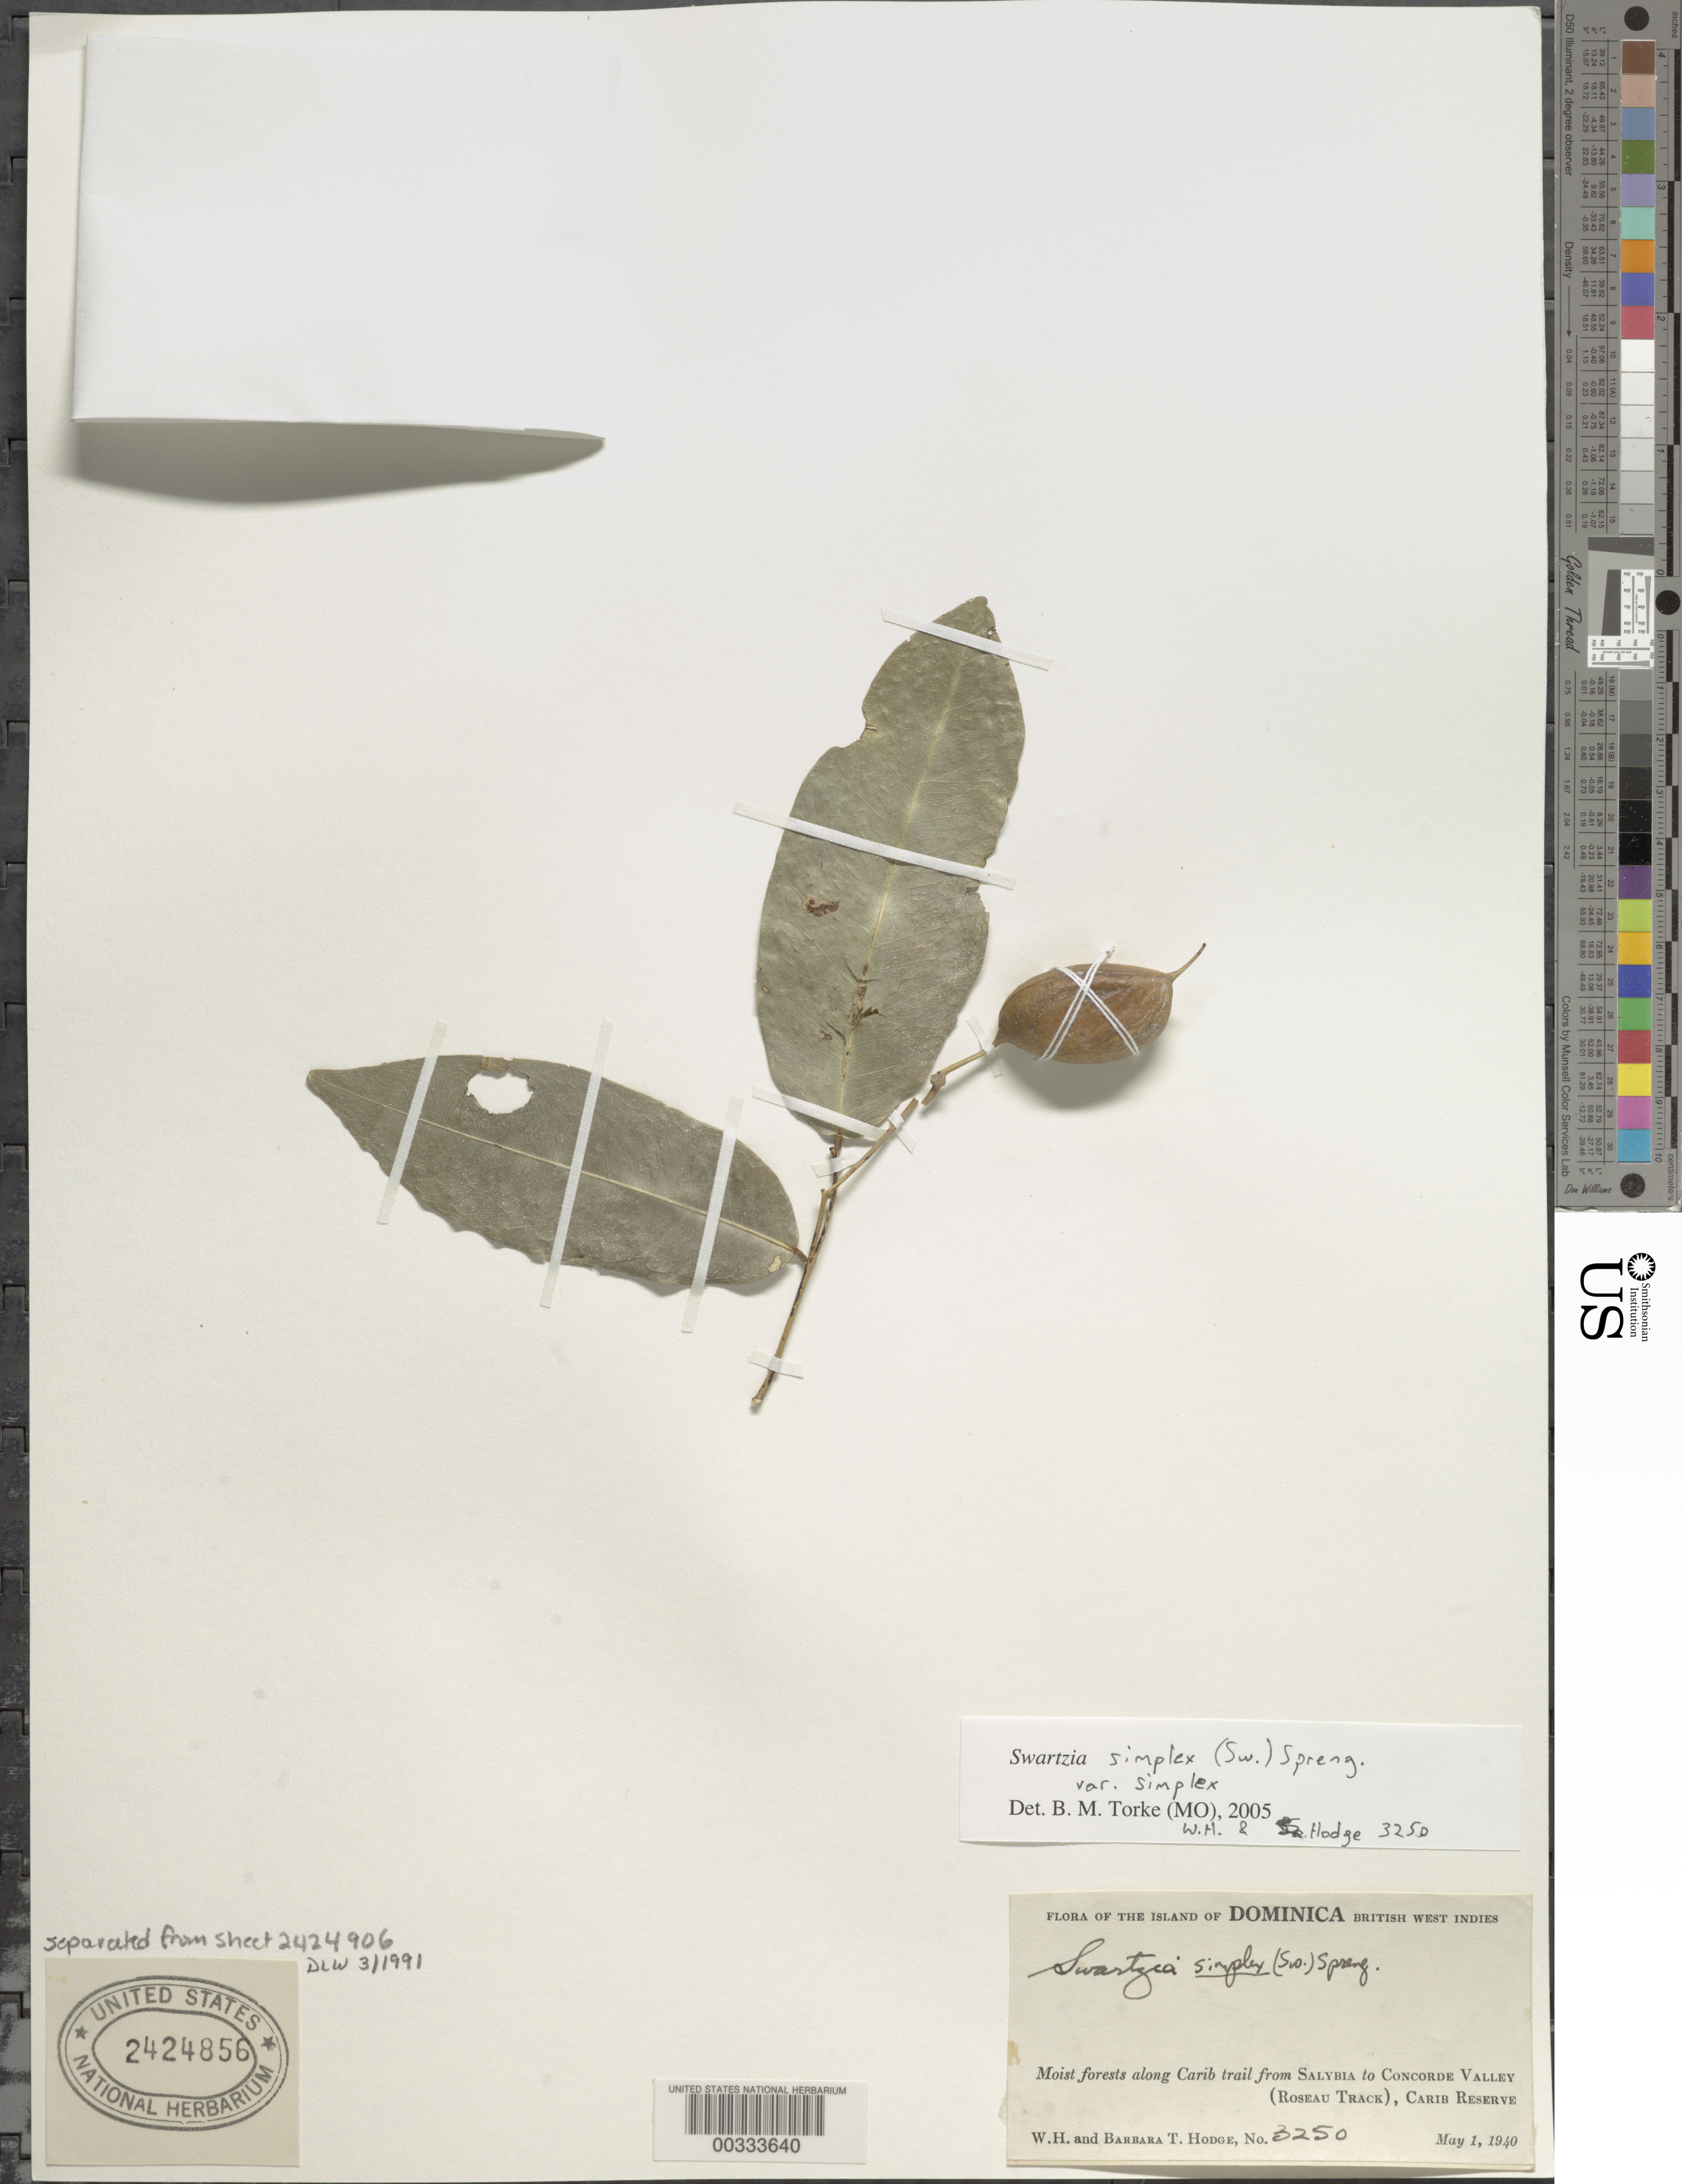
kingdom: Plantae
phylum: Tracheophyta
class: Magnoliopsida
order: Fabales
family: Fabaceae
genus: Swartzia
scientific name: Swartzia simplex var. simplex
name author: (Sw.) Spreng.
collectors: W. Hodge & B. Hodge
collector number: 3250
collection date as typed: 01 May 1940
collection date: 1940-05-01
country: Dominica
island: Dominica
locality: Along carib trail from salybia to concorde valley (roseau track), carib reserve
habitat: Moist forests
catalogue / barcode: US 2424856